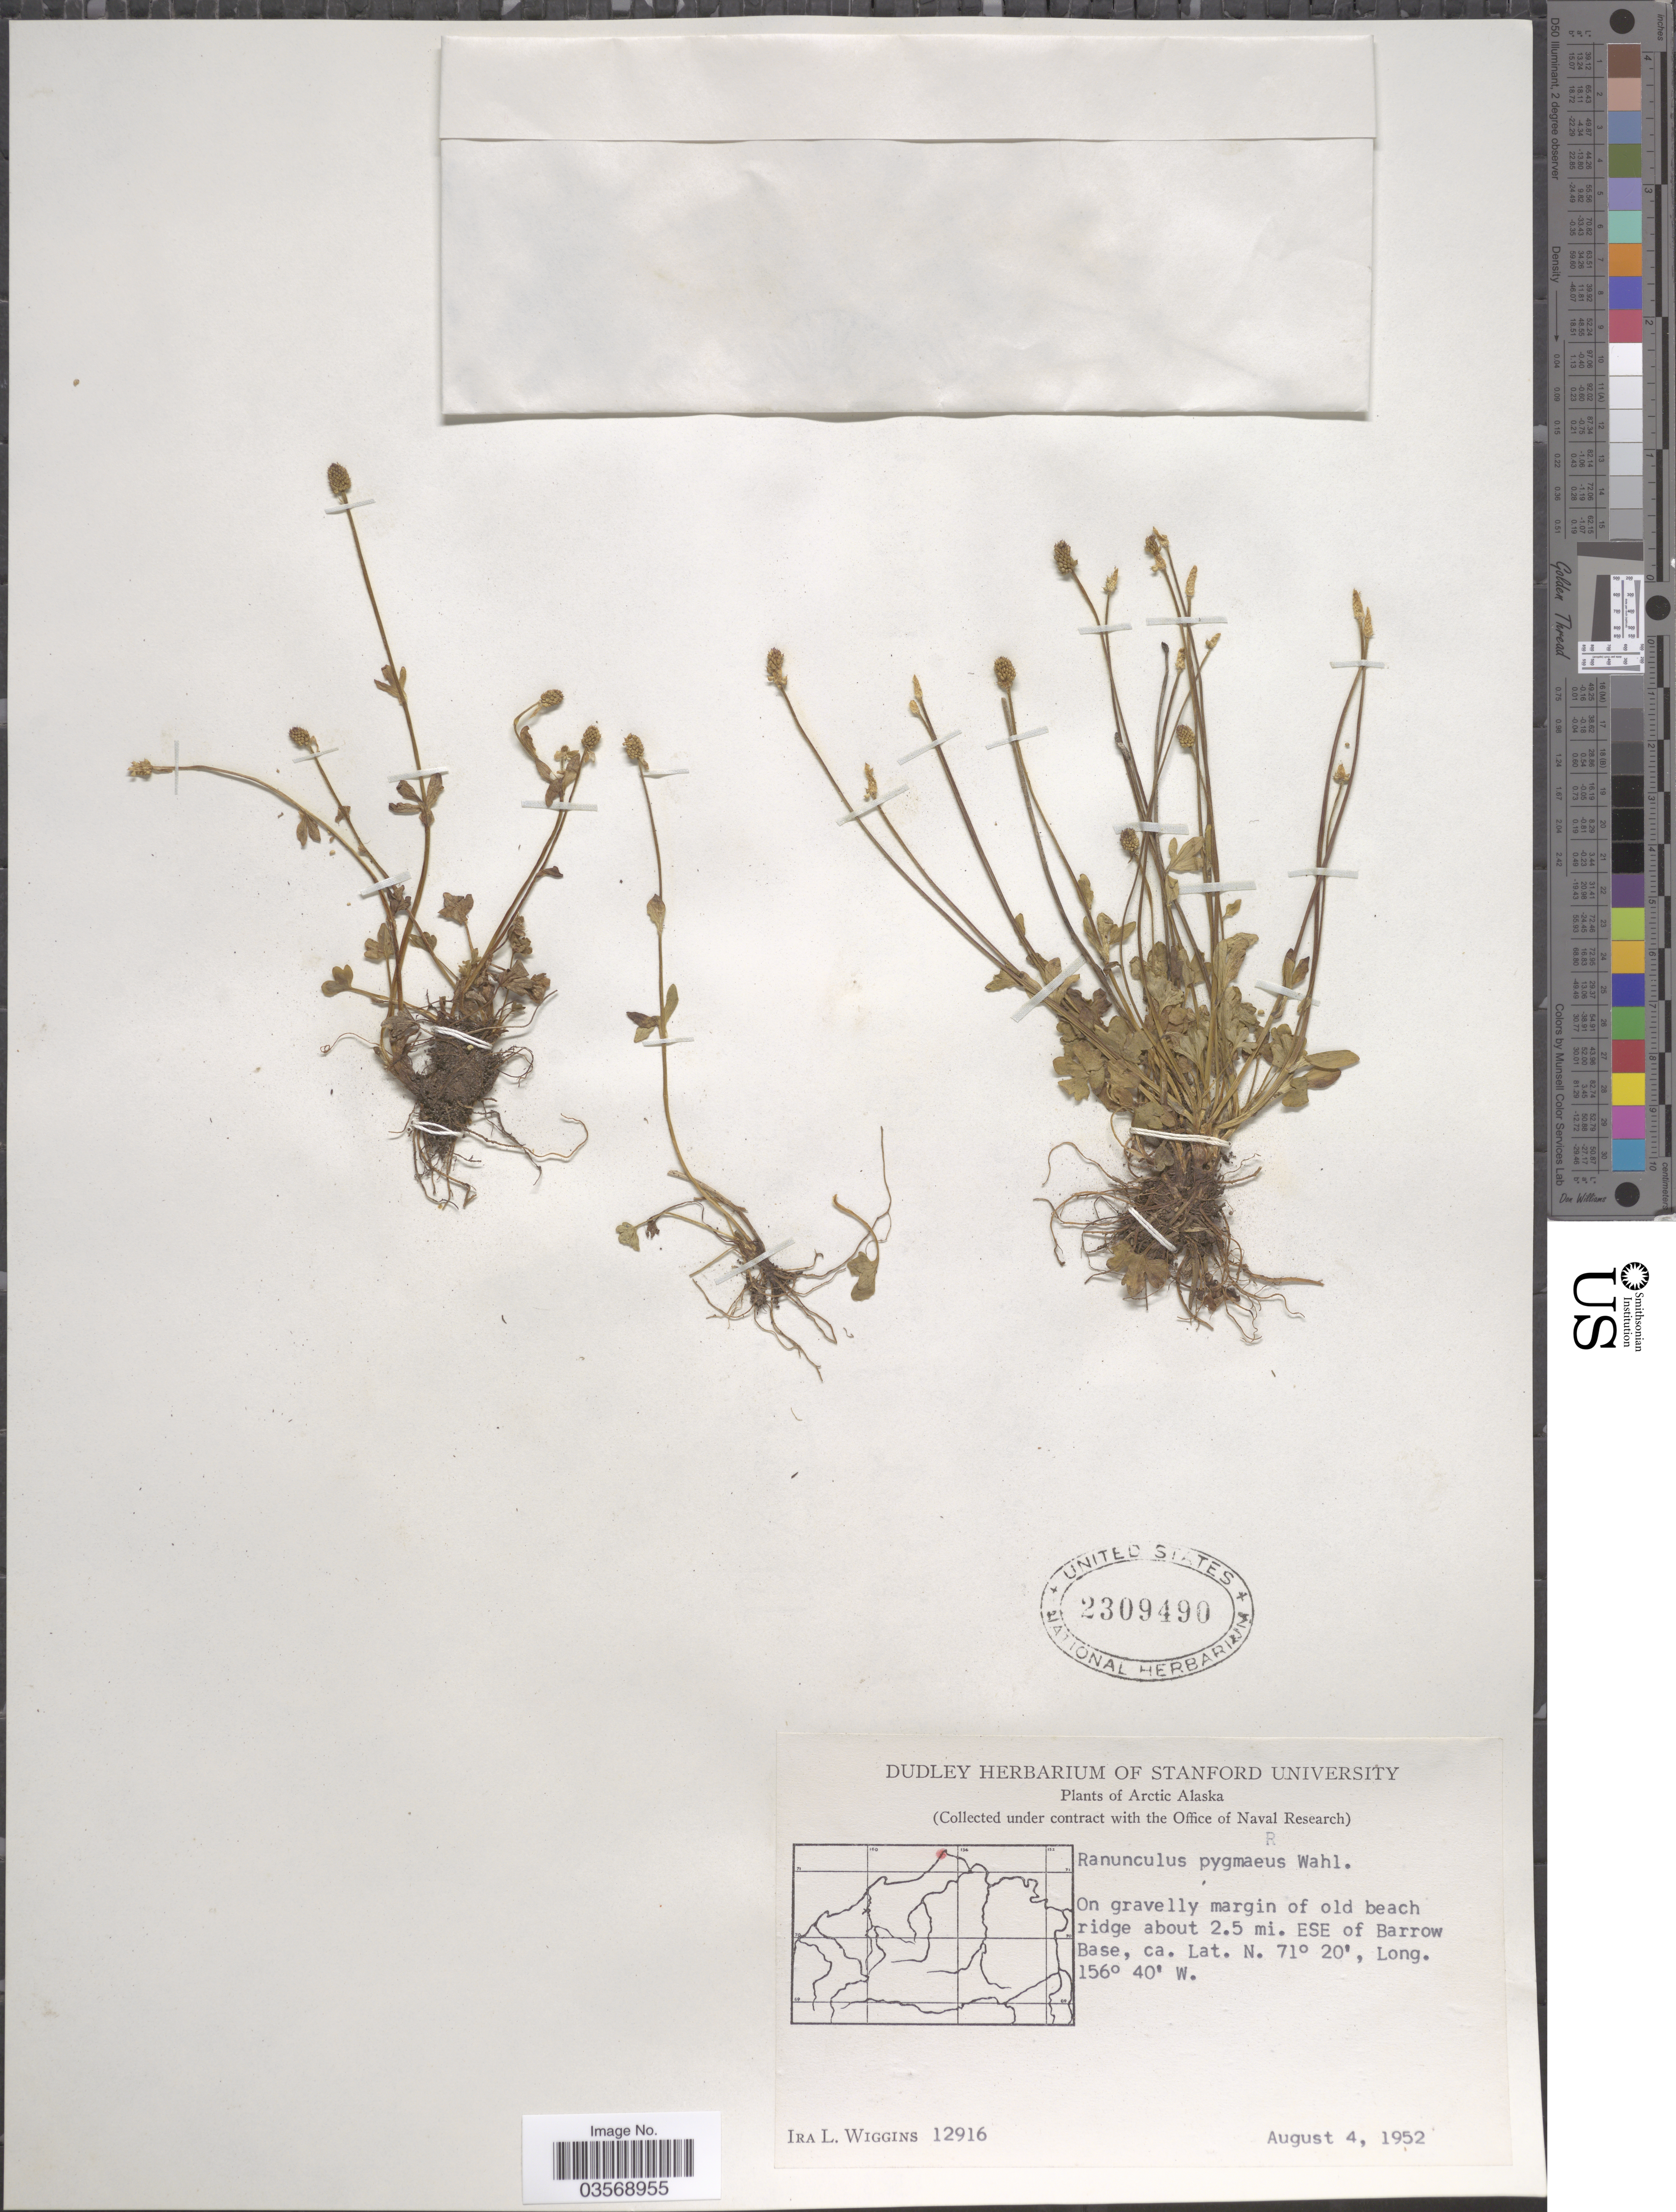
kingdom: Plantae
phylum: Tracheophyta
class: Magnoliopsida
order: Ranunculales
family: Ranunculaceae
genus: Ranunculus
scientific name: Ranunculus pygmaeus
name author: Wahlenb.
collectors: I. L. Wiggins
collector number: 12916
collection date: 1952-08-04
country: United States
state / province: Alaska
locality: Arctic Alaska. About 2.5 mi. ESE of Barrow Base.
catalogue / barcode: US 2309490